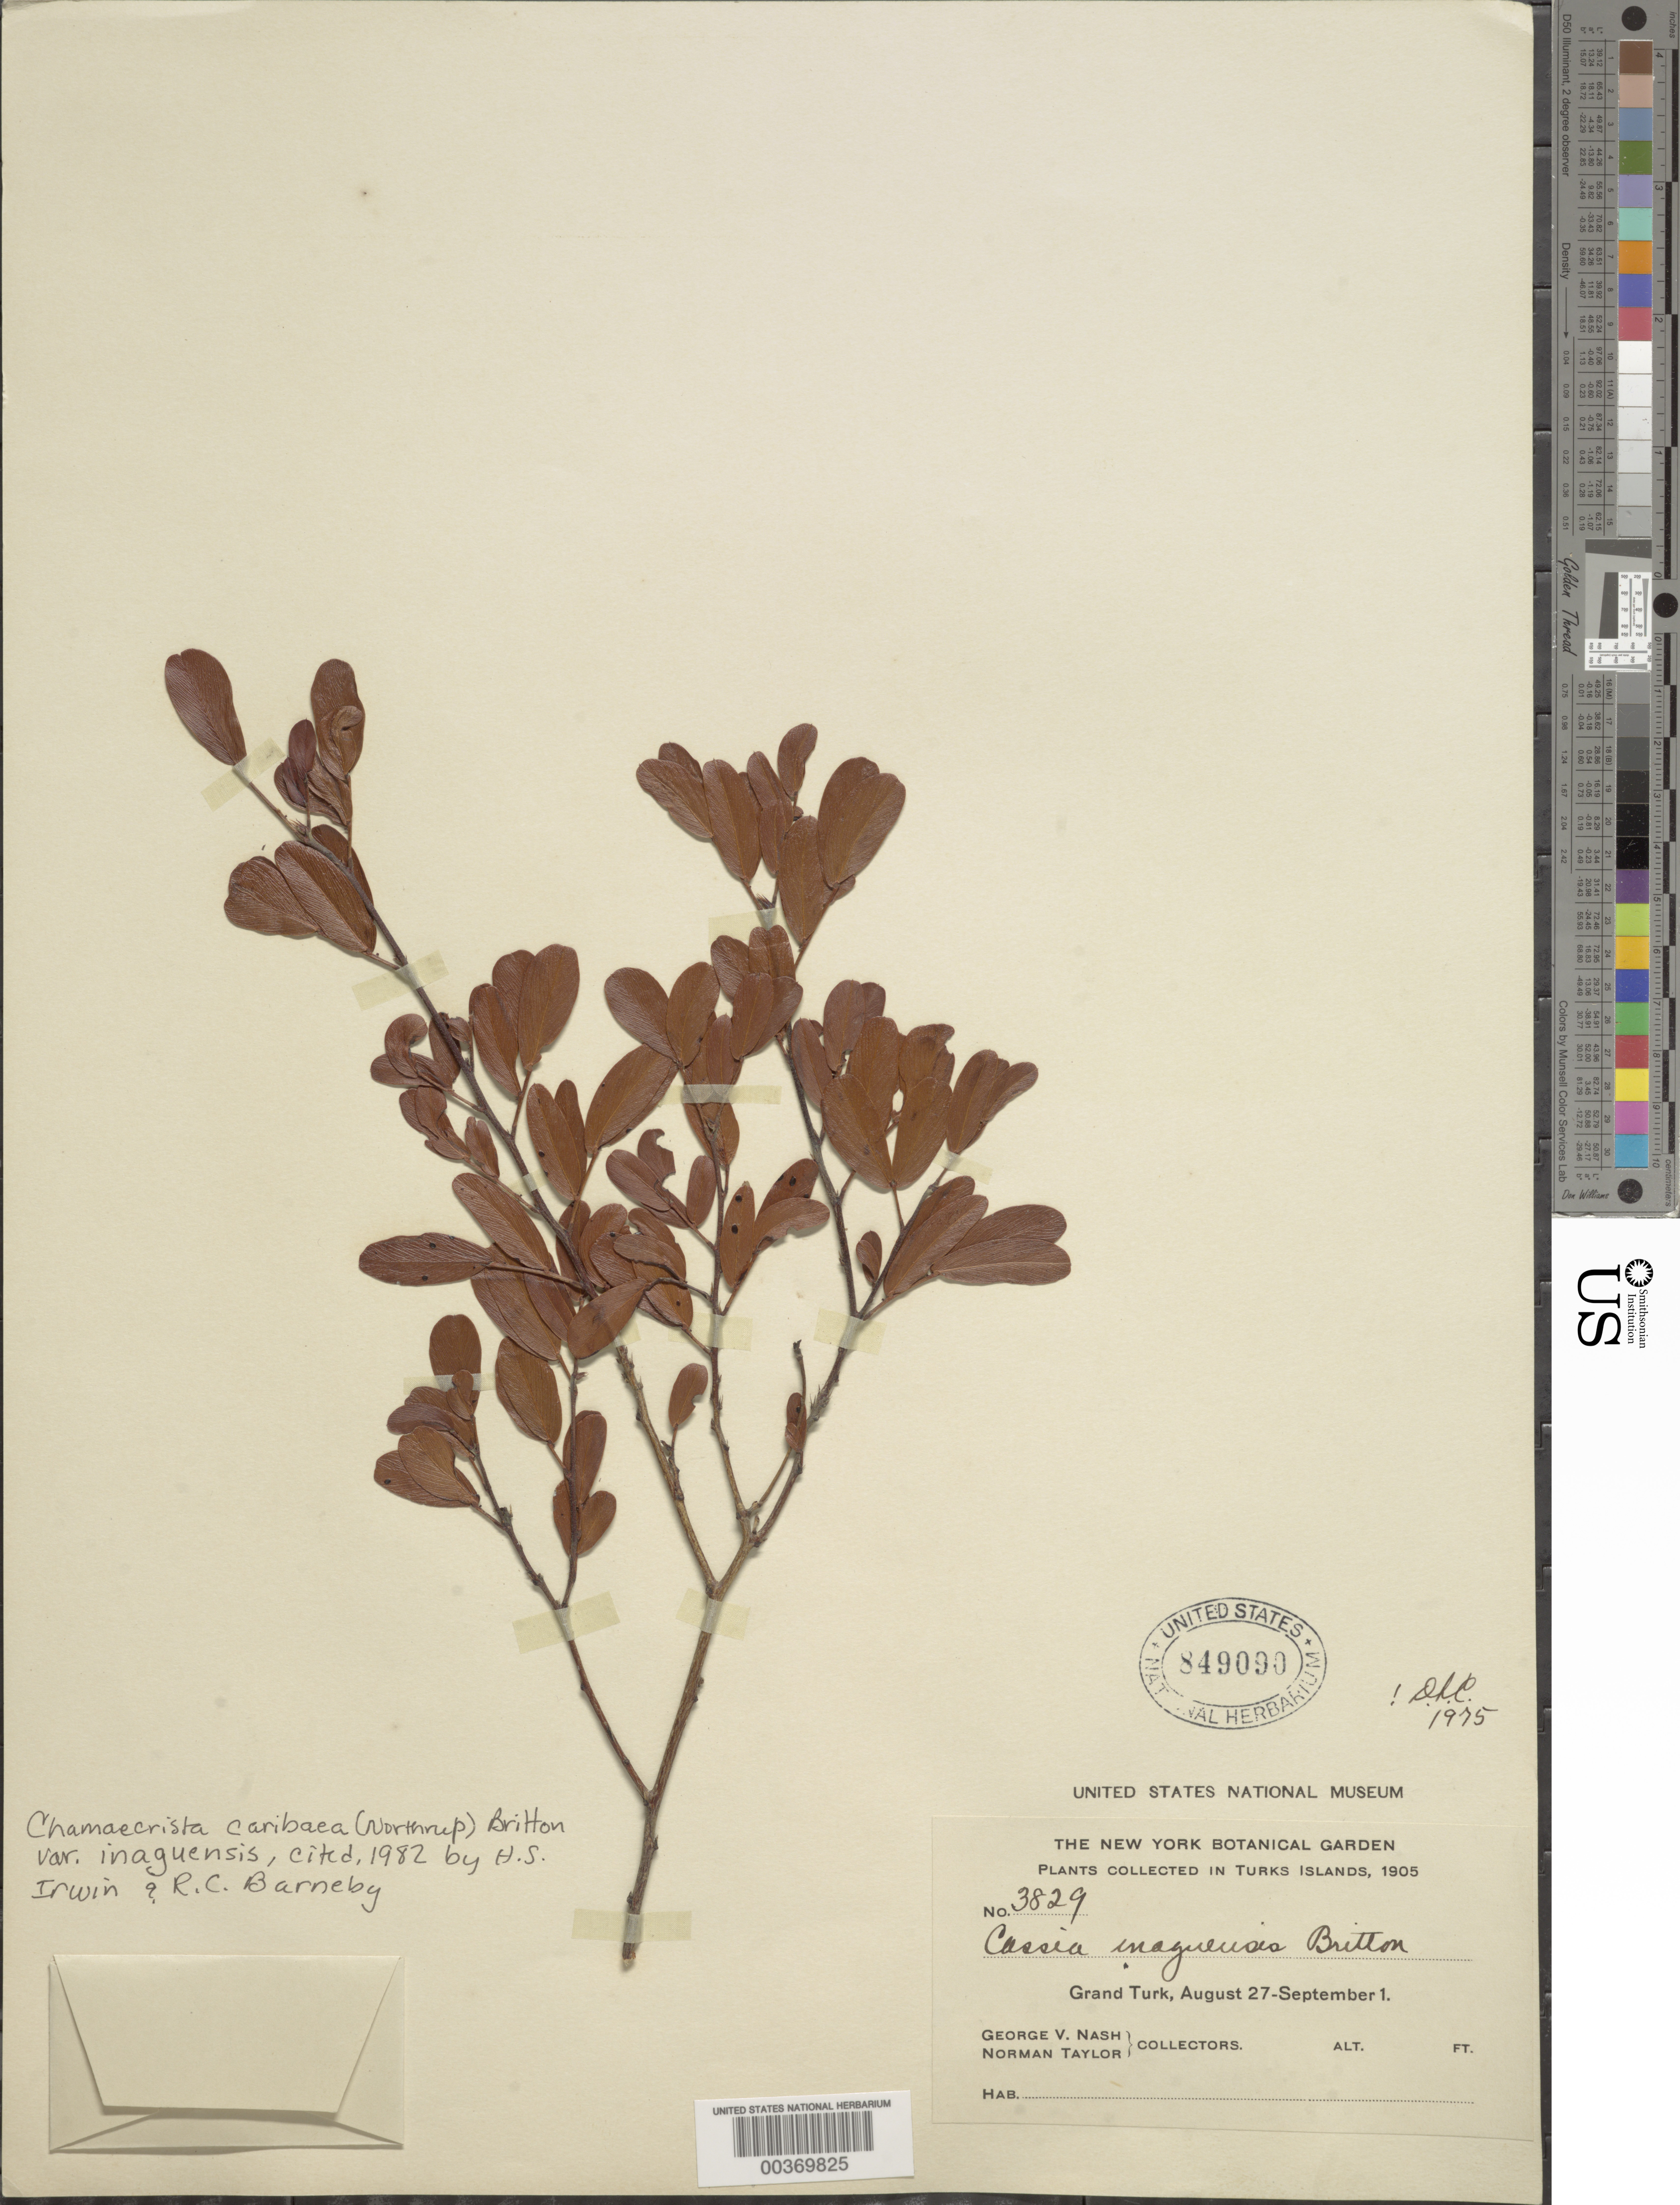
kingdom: Plantae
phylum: Tracheophyta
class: Magnoliopsida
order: Fabales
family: Fabaceae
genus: Chamaecrista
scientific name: Chamaecrista caribaea var. inaguensis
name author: (Britton) H.S. Irwin & Barneby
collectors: G. V. Nash & N. Taylor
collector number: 3829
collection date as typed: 27 Aug 1905 to 01 Sep 1905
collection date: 1905-08-27/1905-09-01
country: Turks and Caicos Islands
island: Grand Turk Island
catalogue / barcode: US 849090